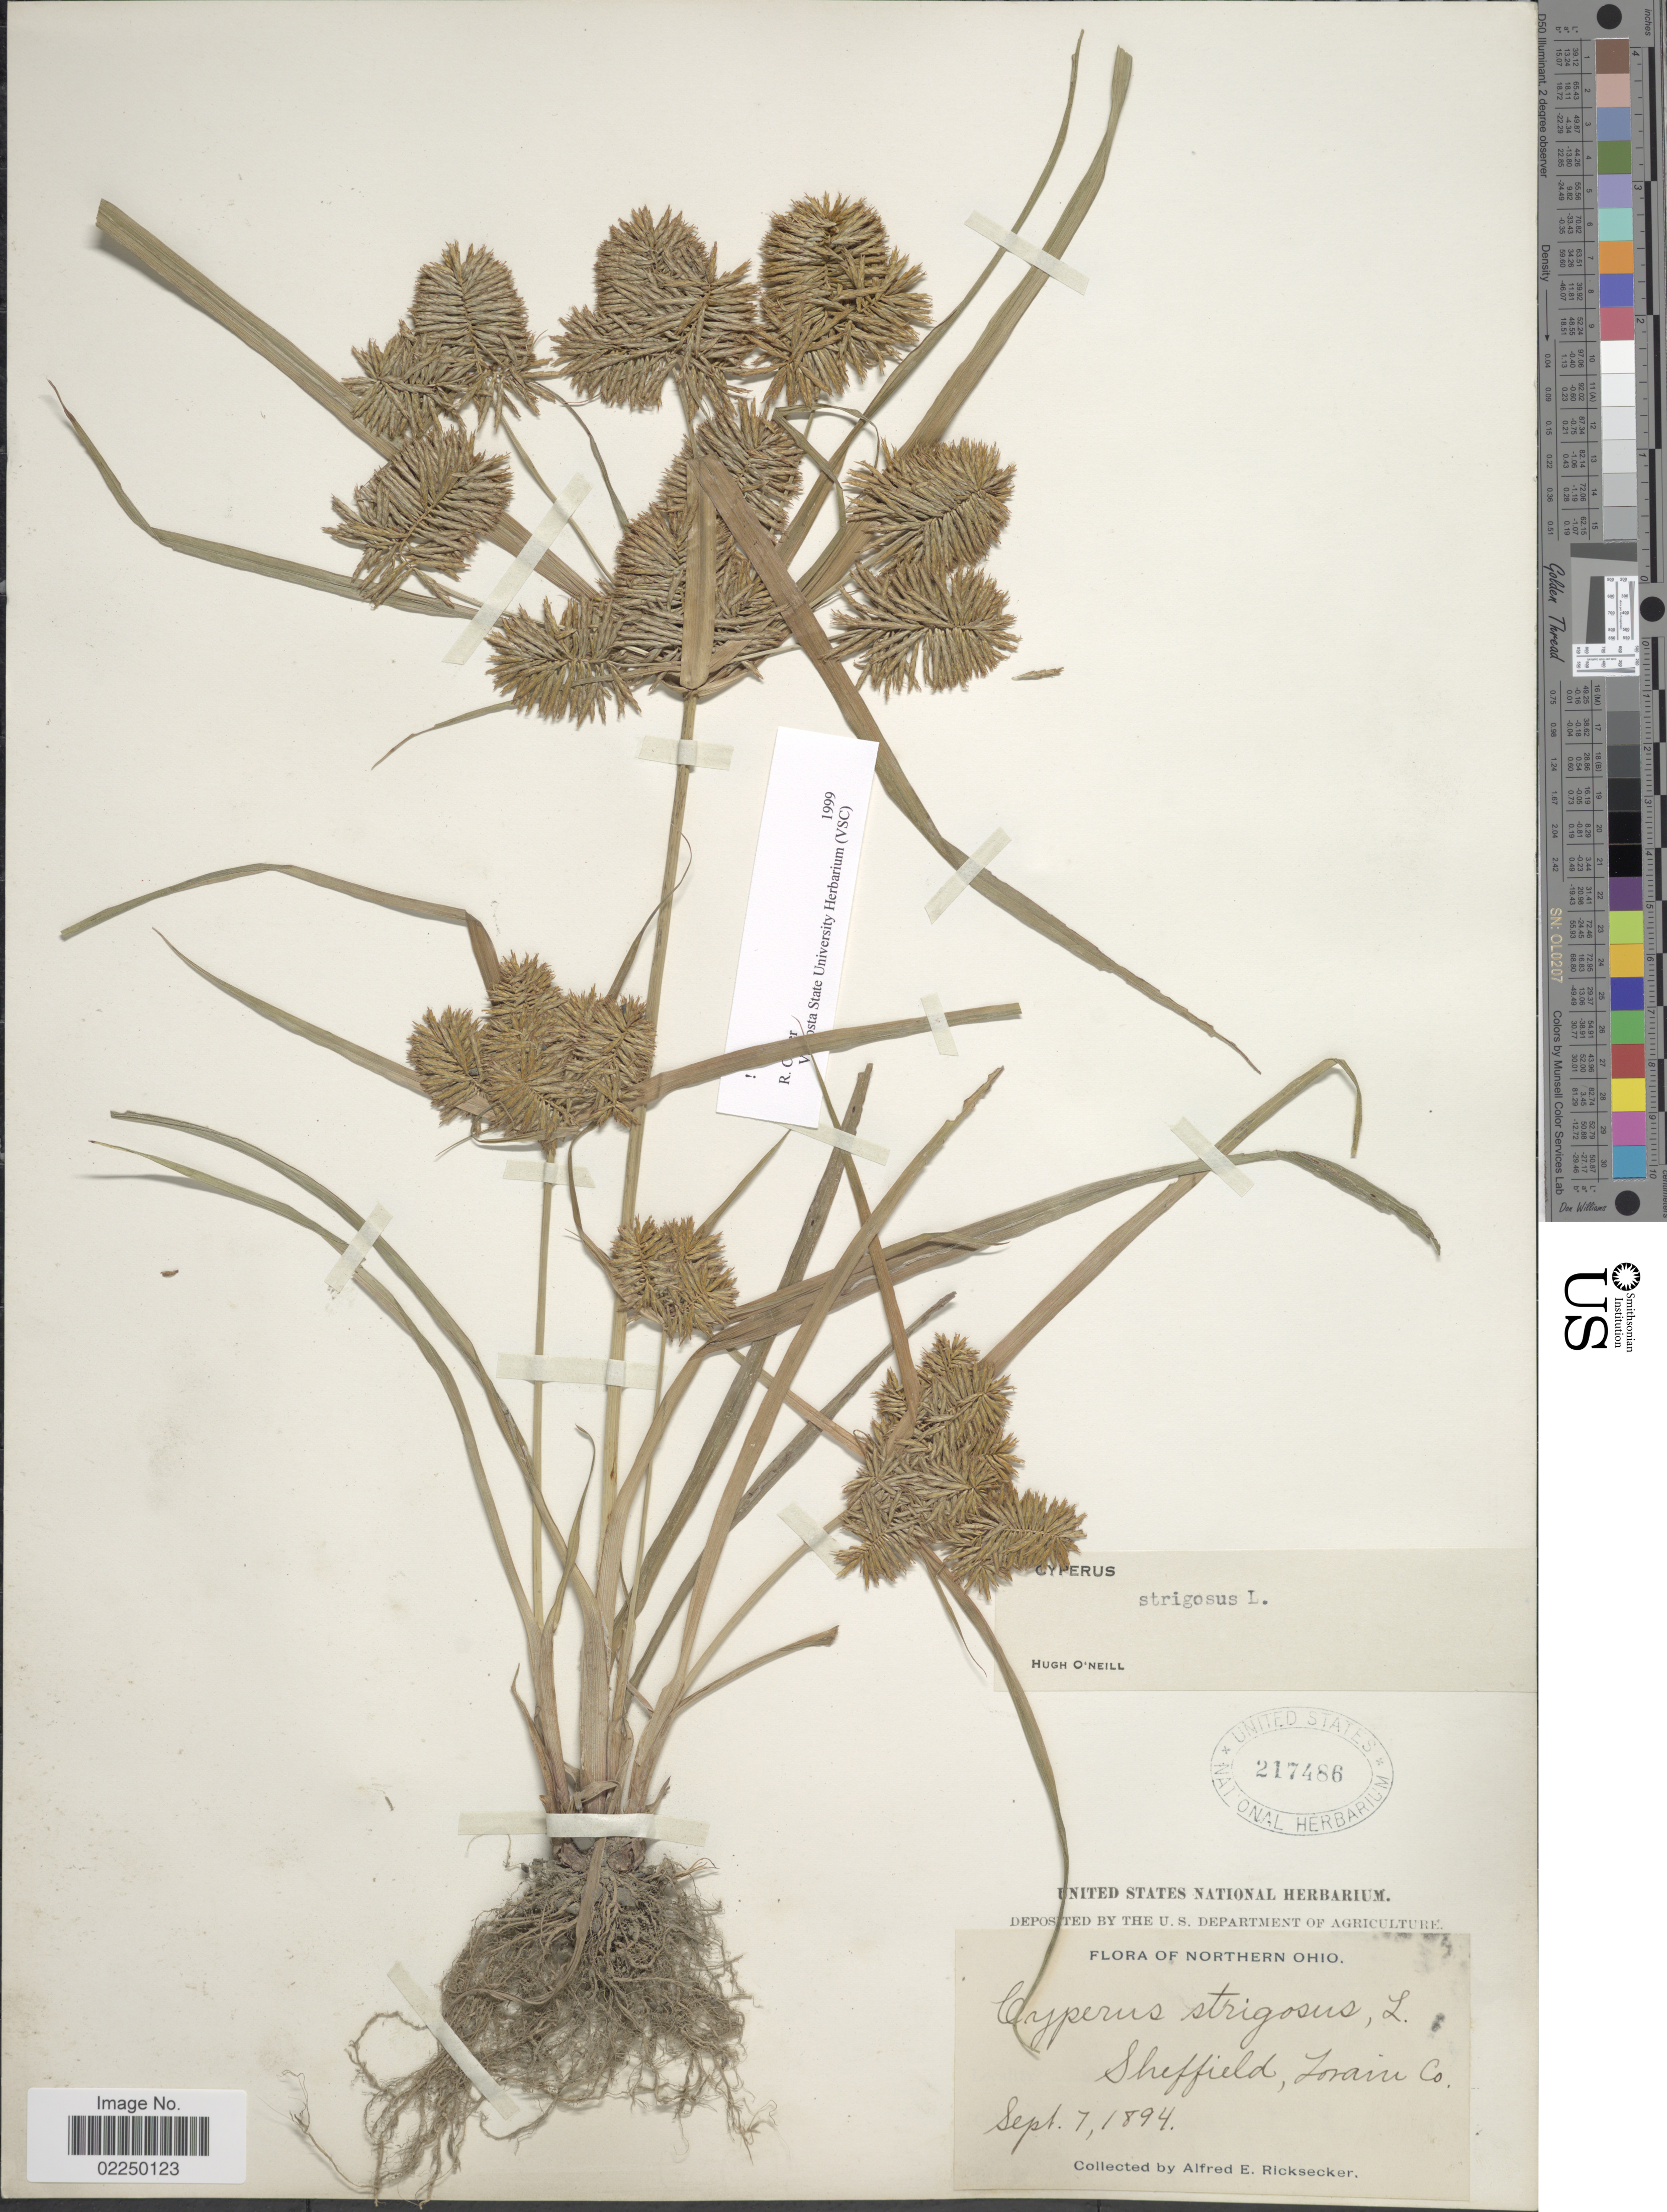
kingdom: Plantae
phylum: Tracheophyta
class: Liliopsida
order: Poales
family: Cyperaceae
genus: Cyperus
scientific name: Cyperus strigosus L.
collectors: A. E. Ricksecker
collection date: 1894-09-07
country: United States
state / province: Ohio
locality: Northern Ohio, Sheffield, Lorain Co.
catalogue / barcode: US 217486